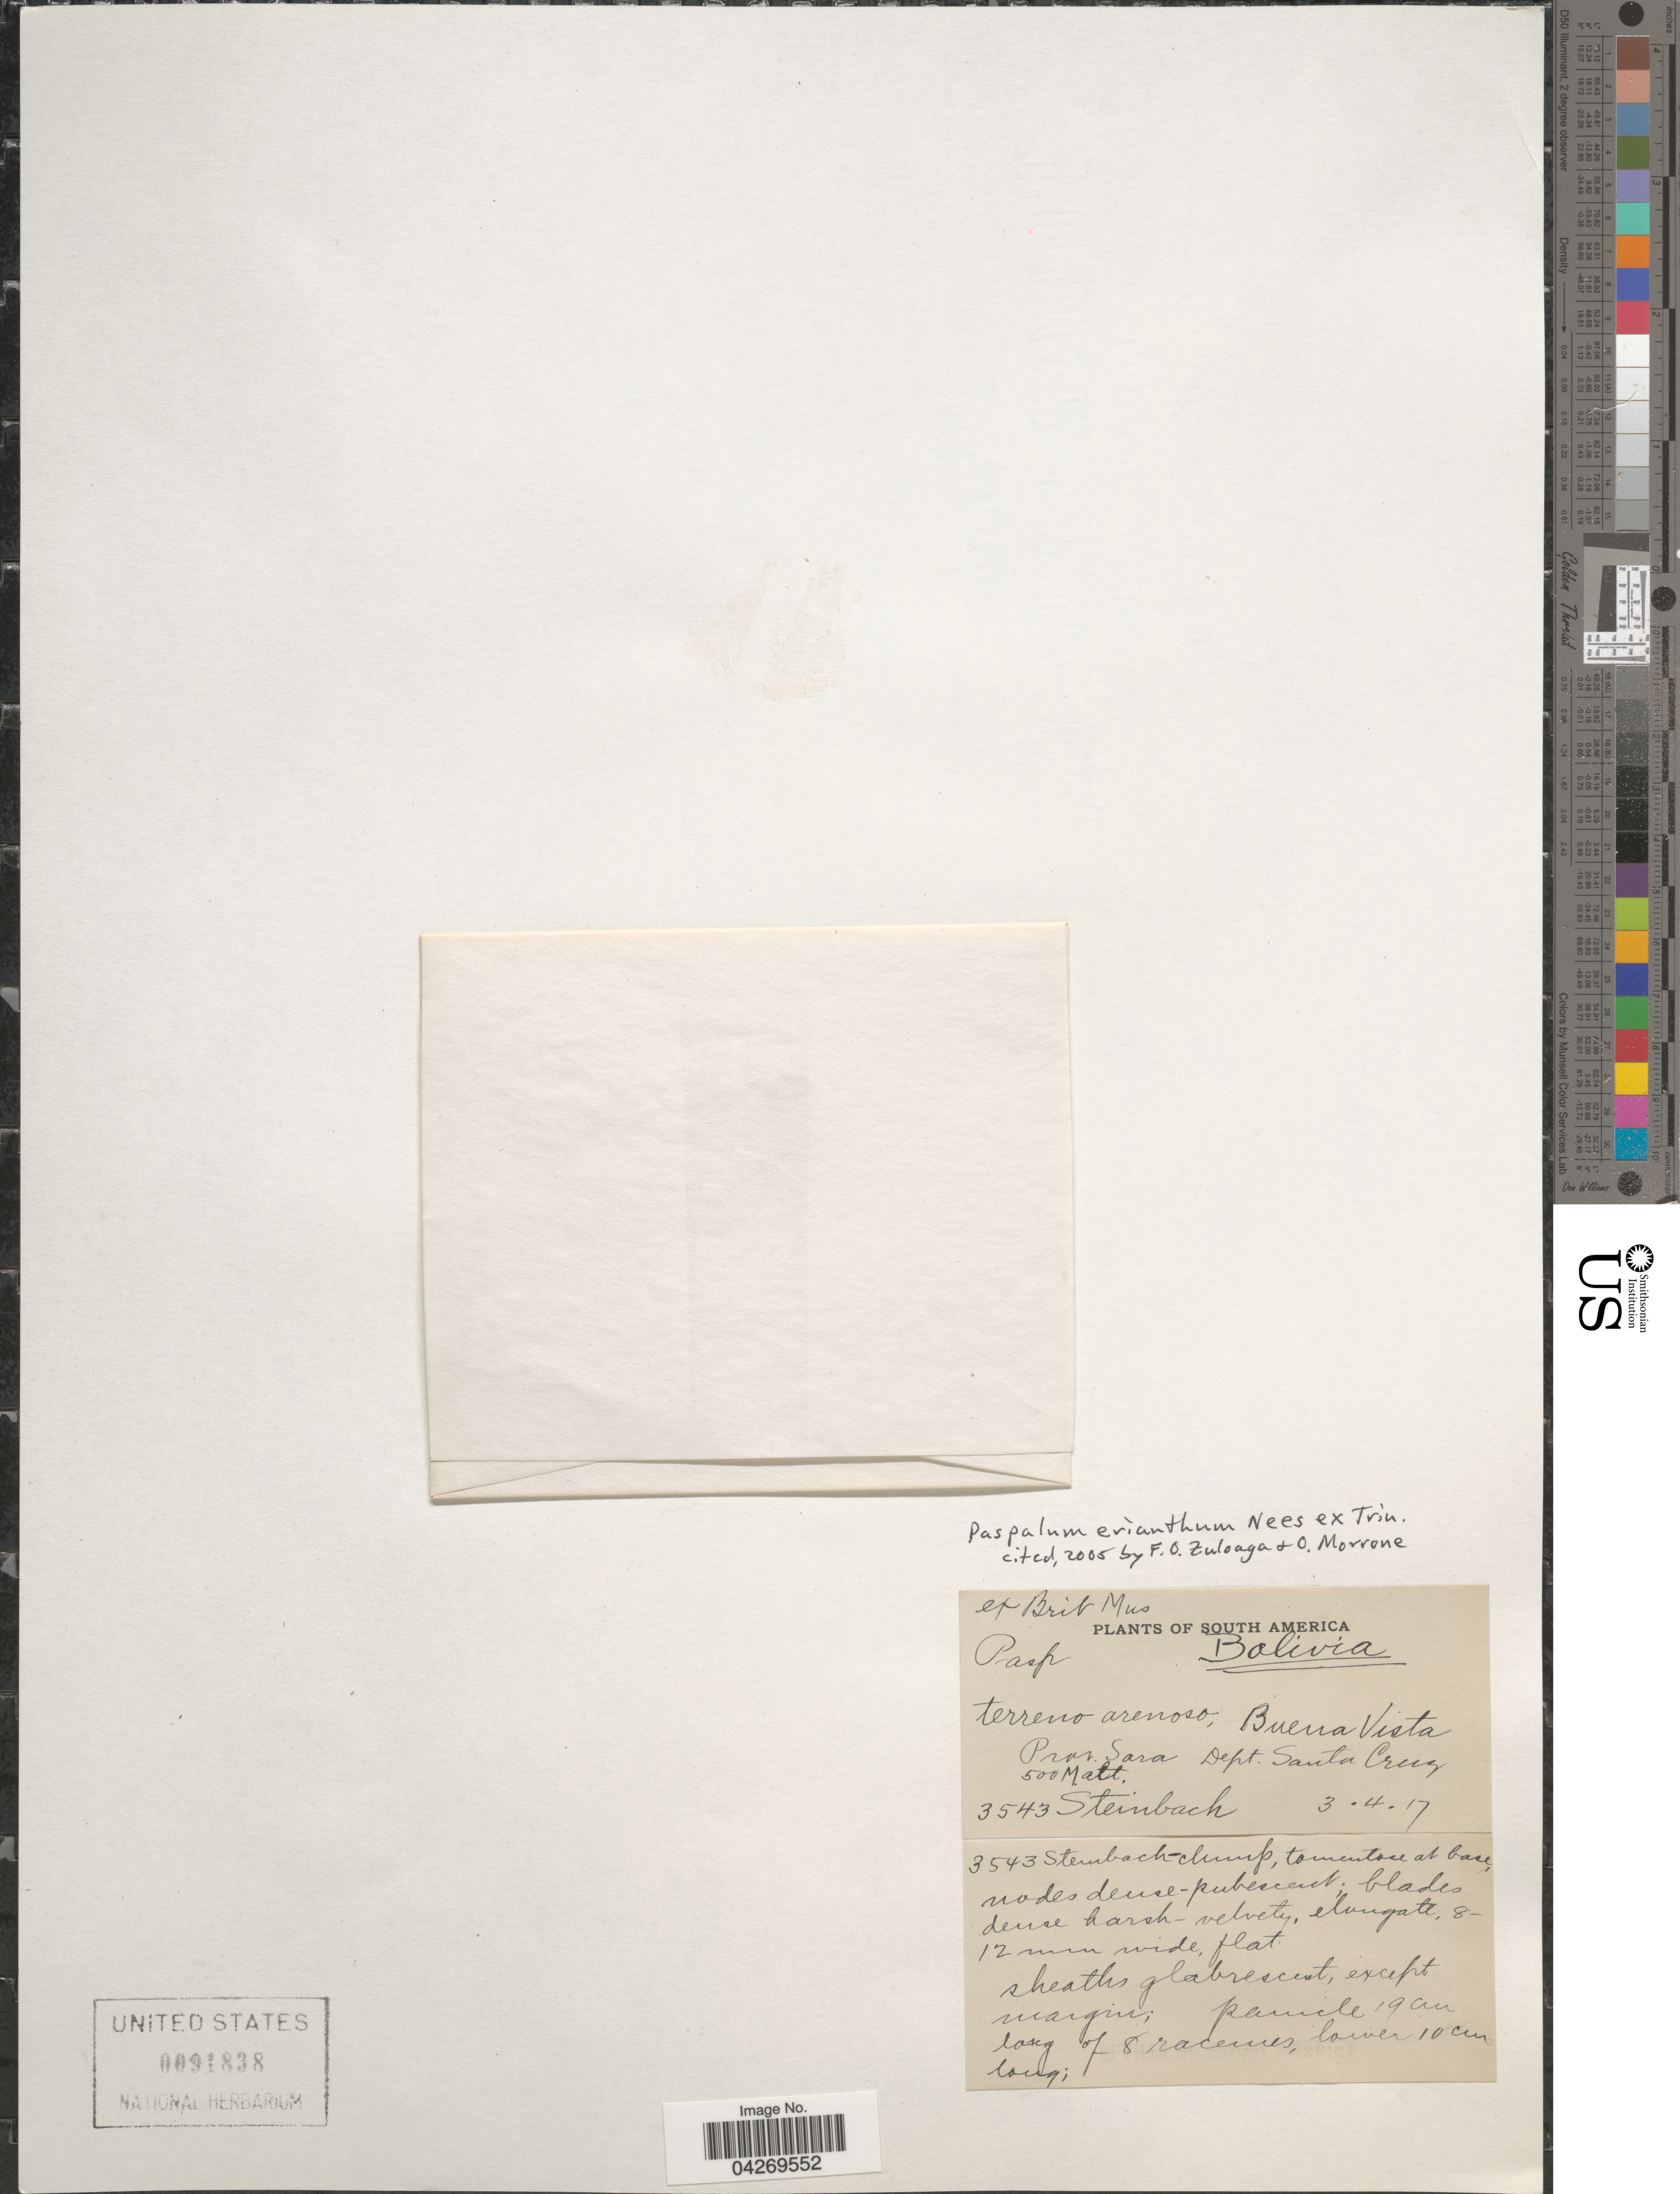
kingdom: Plantae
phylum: Tracheophyta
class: Liliopsida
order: Poales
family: Poaceae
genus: Paspalum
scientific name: Paspalum erianthum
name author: Nees ex Trin.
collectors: Steinbach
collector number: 3543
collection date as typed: Transcribed d/m/y: 3/4/17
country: Bolivia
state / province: Santa Cruz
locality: Terreno arenoso, Buena Vista Prov. Sara. Dept Santa Cruz.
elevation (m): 500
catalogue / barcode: US 91838